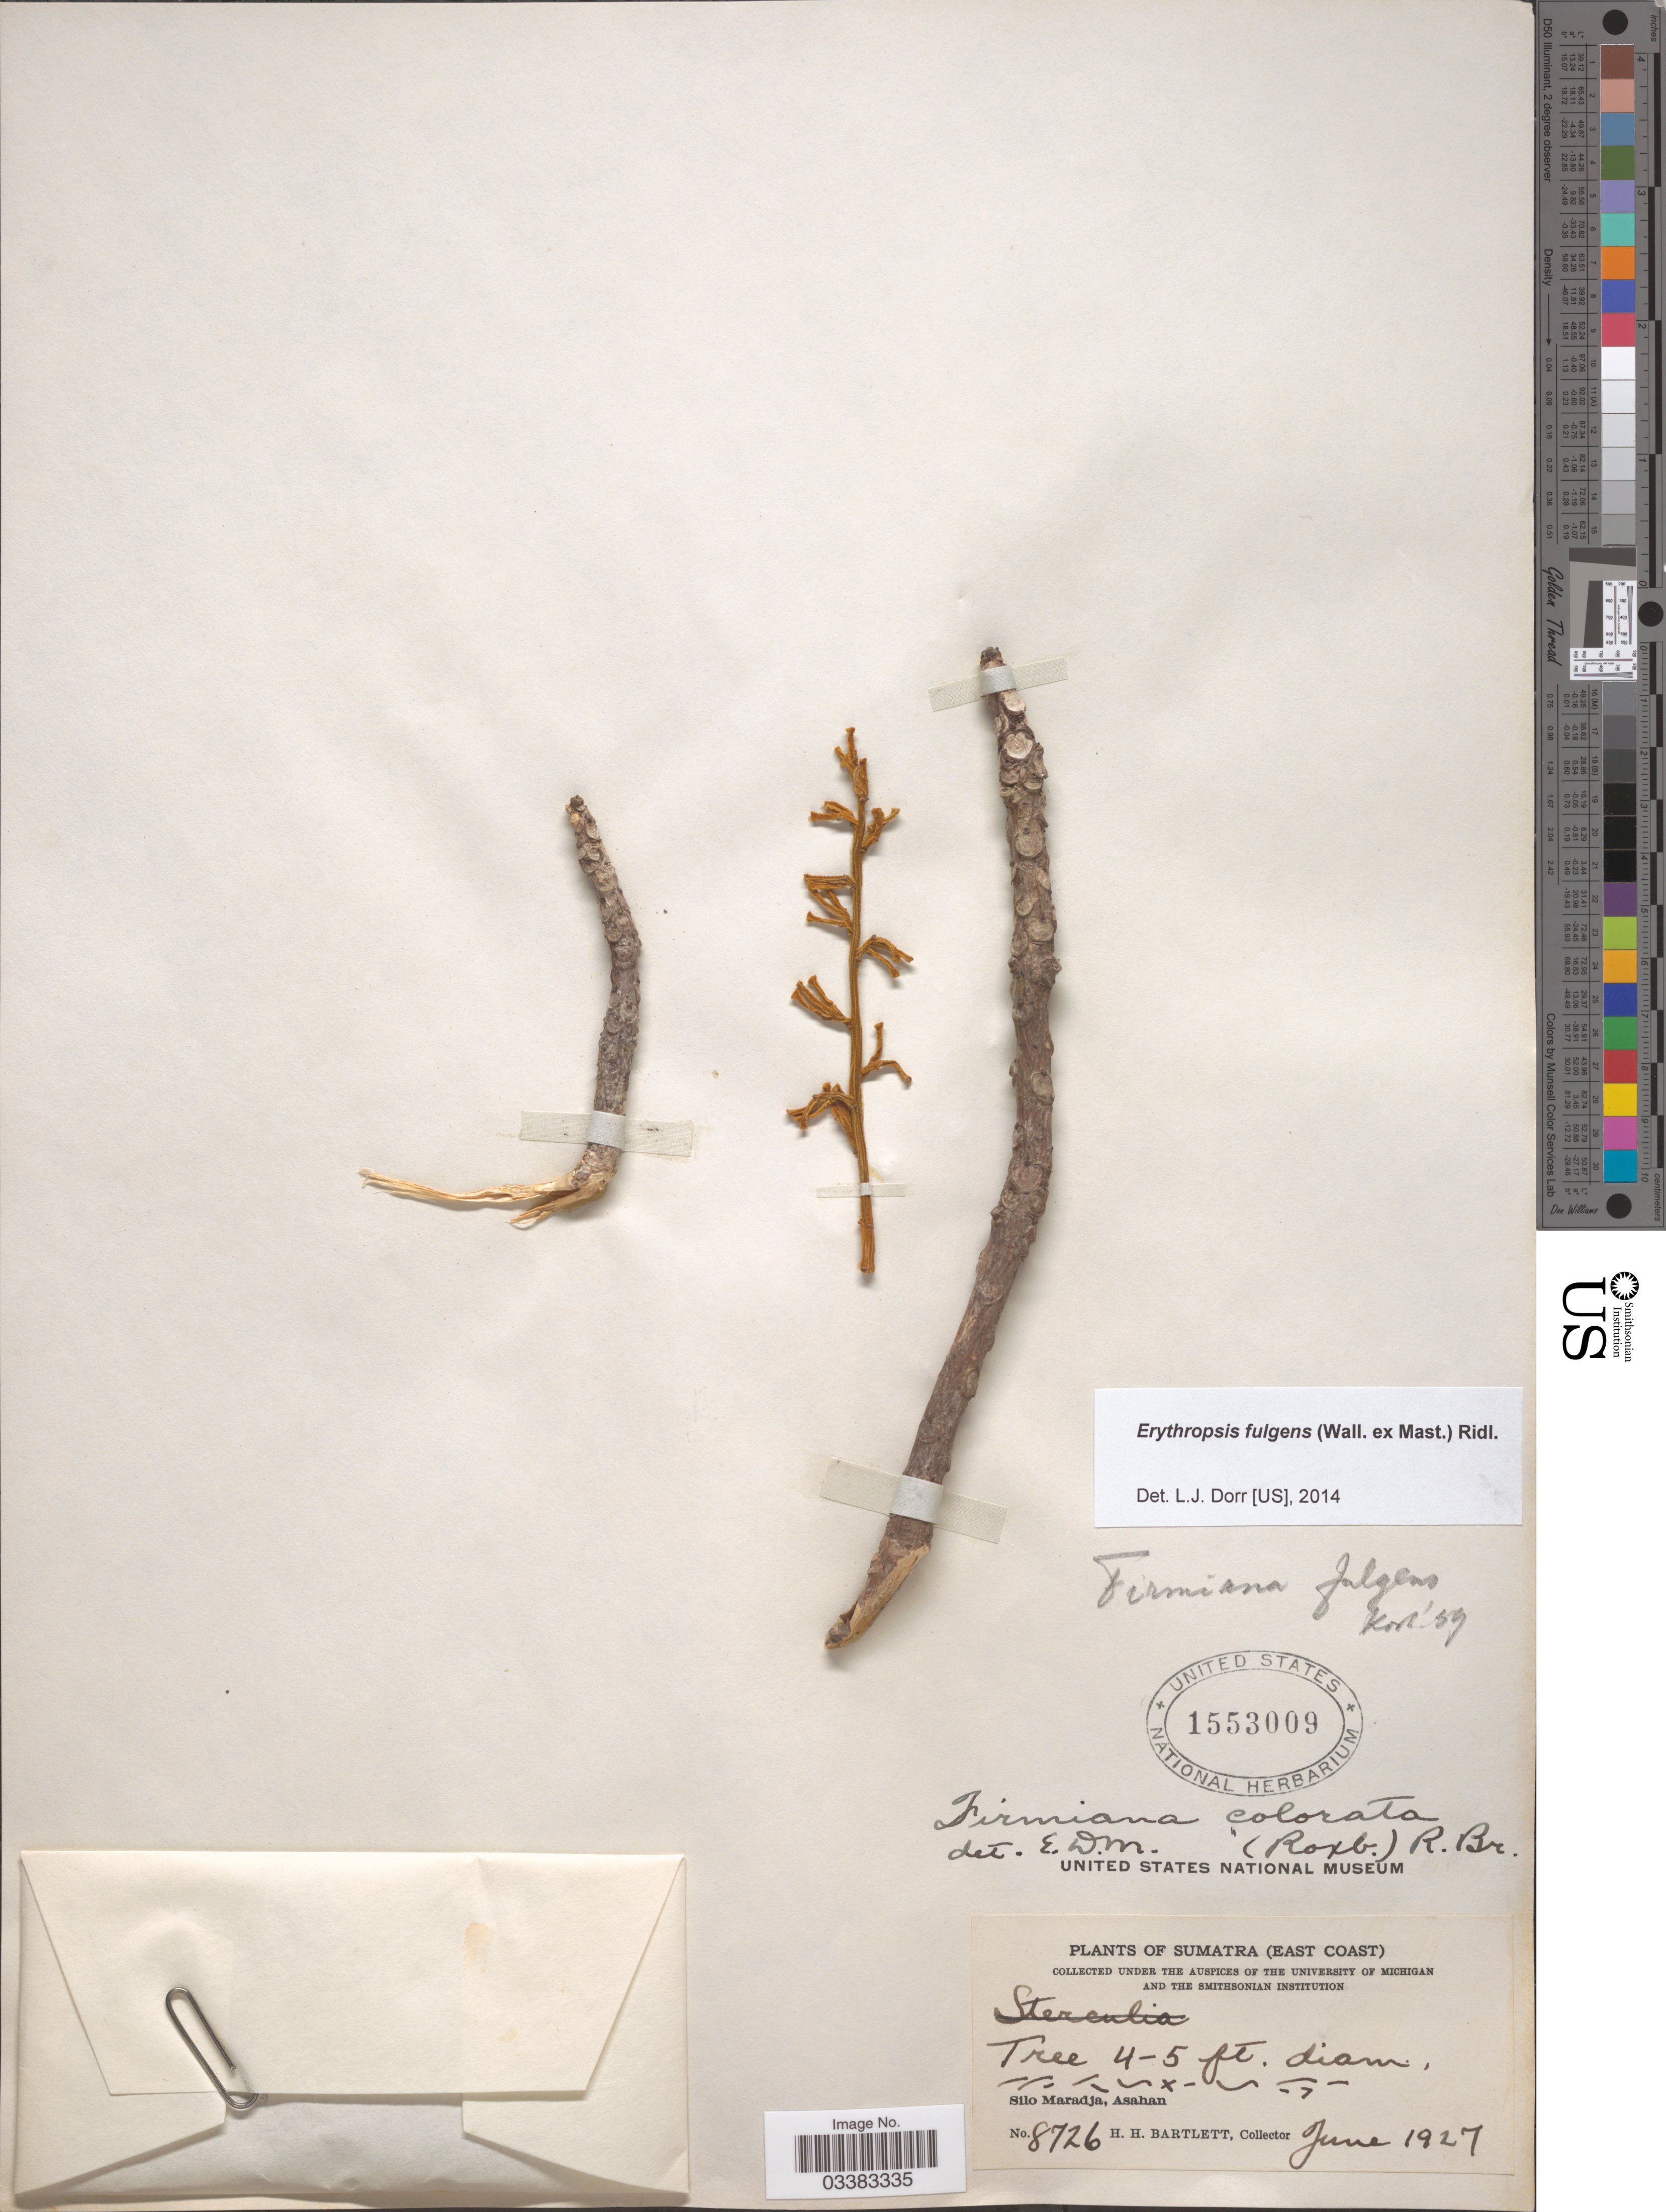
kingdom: Plantae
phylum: Tracheophyta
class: Magnoliopsida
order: Malvales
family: Malvaceae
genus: Erythropsis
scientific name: Erythropsis fulgens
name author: (Mast.) Ridl.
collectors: H. H. Bartlett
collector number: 8726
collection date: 1927-06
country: Indonesia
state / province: Sumatra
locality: (East Coast). Silo Maradja, Asahan.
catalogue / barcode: US 1553009